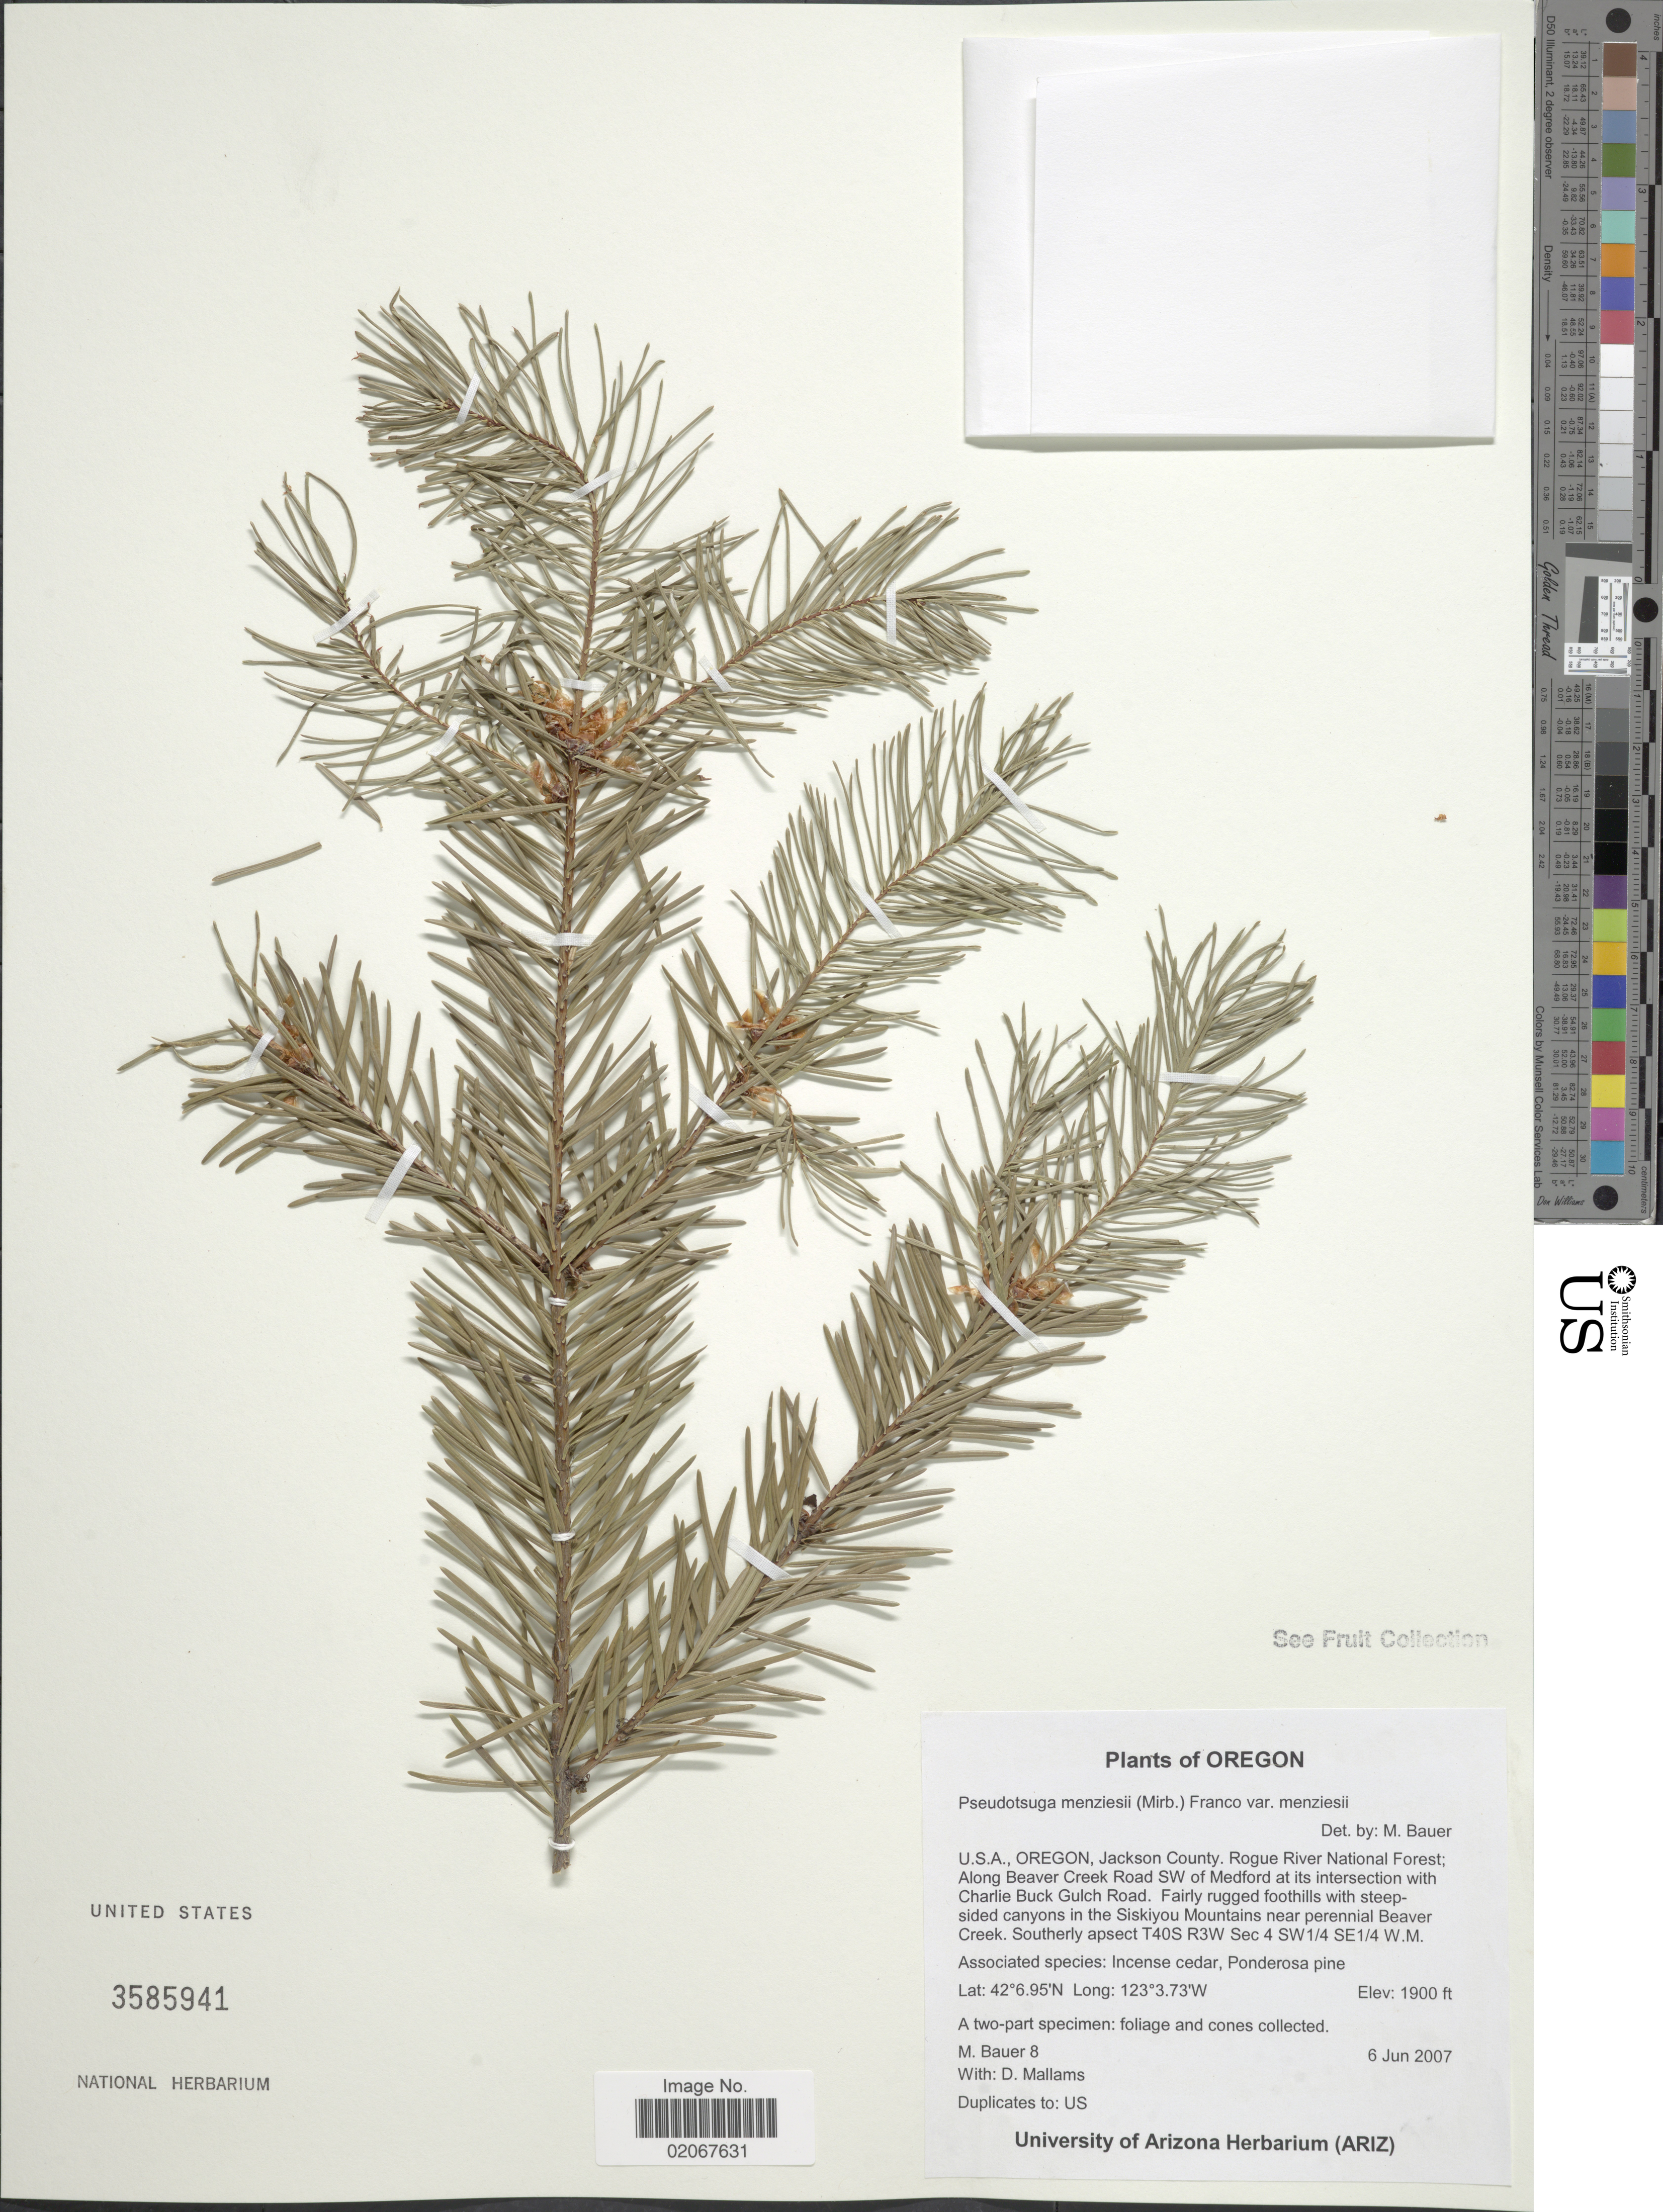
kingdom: Plantae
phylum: Tracheophyta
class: Pinopsida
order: Pinales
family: Pinaceae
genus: Pseudotsuga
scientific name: Pseudotsuga menziesii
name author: (Mirb.) Franco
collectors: M. Bauer & D. Mallams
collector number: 8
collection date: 2007-06-06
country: United States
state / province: Oregon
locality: Oregon. U.S.A. Orgeon, Jackson County. Rogue River National Forest; Along Beaver Creek Road SW of Medford at its intersection with charlie Buck Gulch Road.T40S R3W Sec 4 SW 1/4 SE 1/4 W.M.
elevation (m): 579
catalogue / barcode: US 3585941